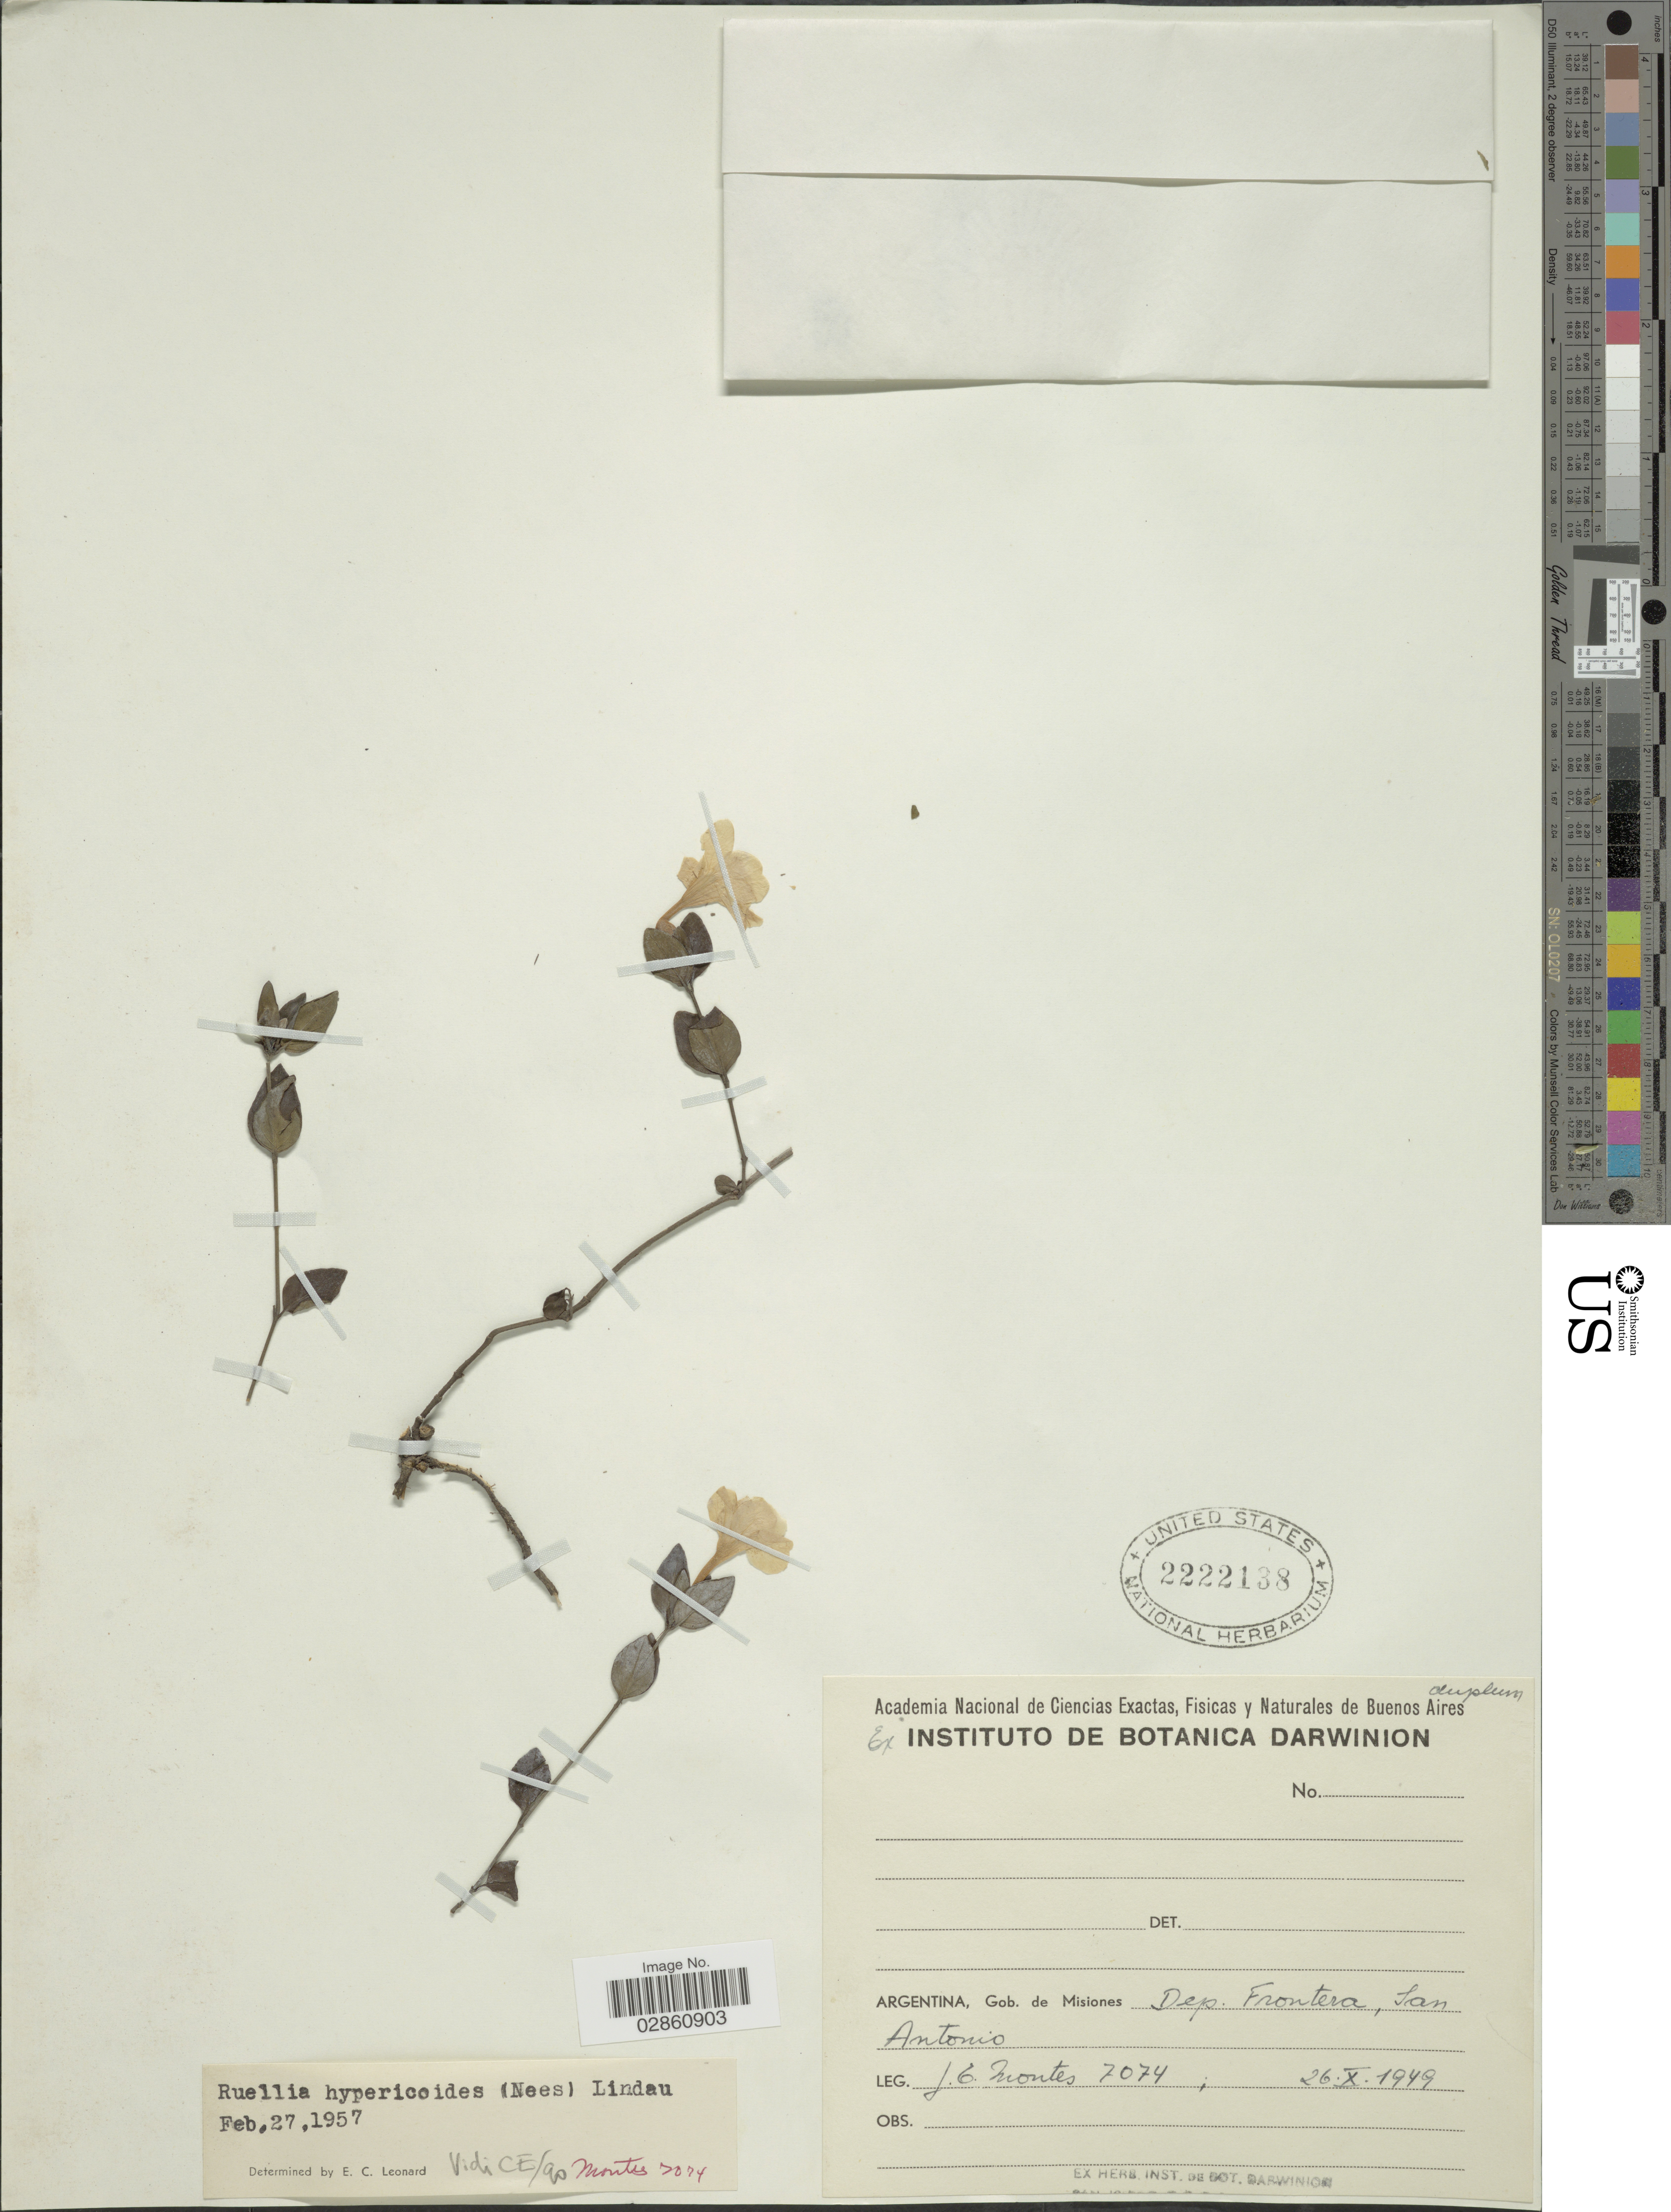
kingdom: Plantae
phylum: Tracheophyta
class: Magnoliopsida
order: Lamiales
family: Acanthaceae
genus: Ruellia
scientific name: Ruellia hypericoides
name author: (Nees) Lindau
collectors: J. Montes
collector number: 7074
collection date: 1949-10-26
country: Argentina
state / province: Misiones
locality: Gob. de Misiones. Dep. Frontera, San Antonio.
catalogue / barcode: US 2222138